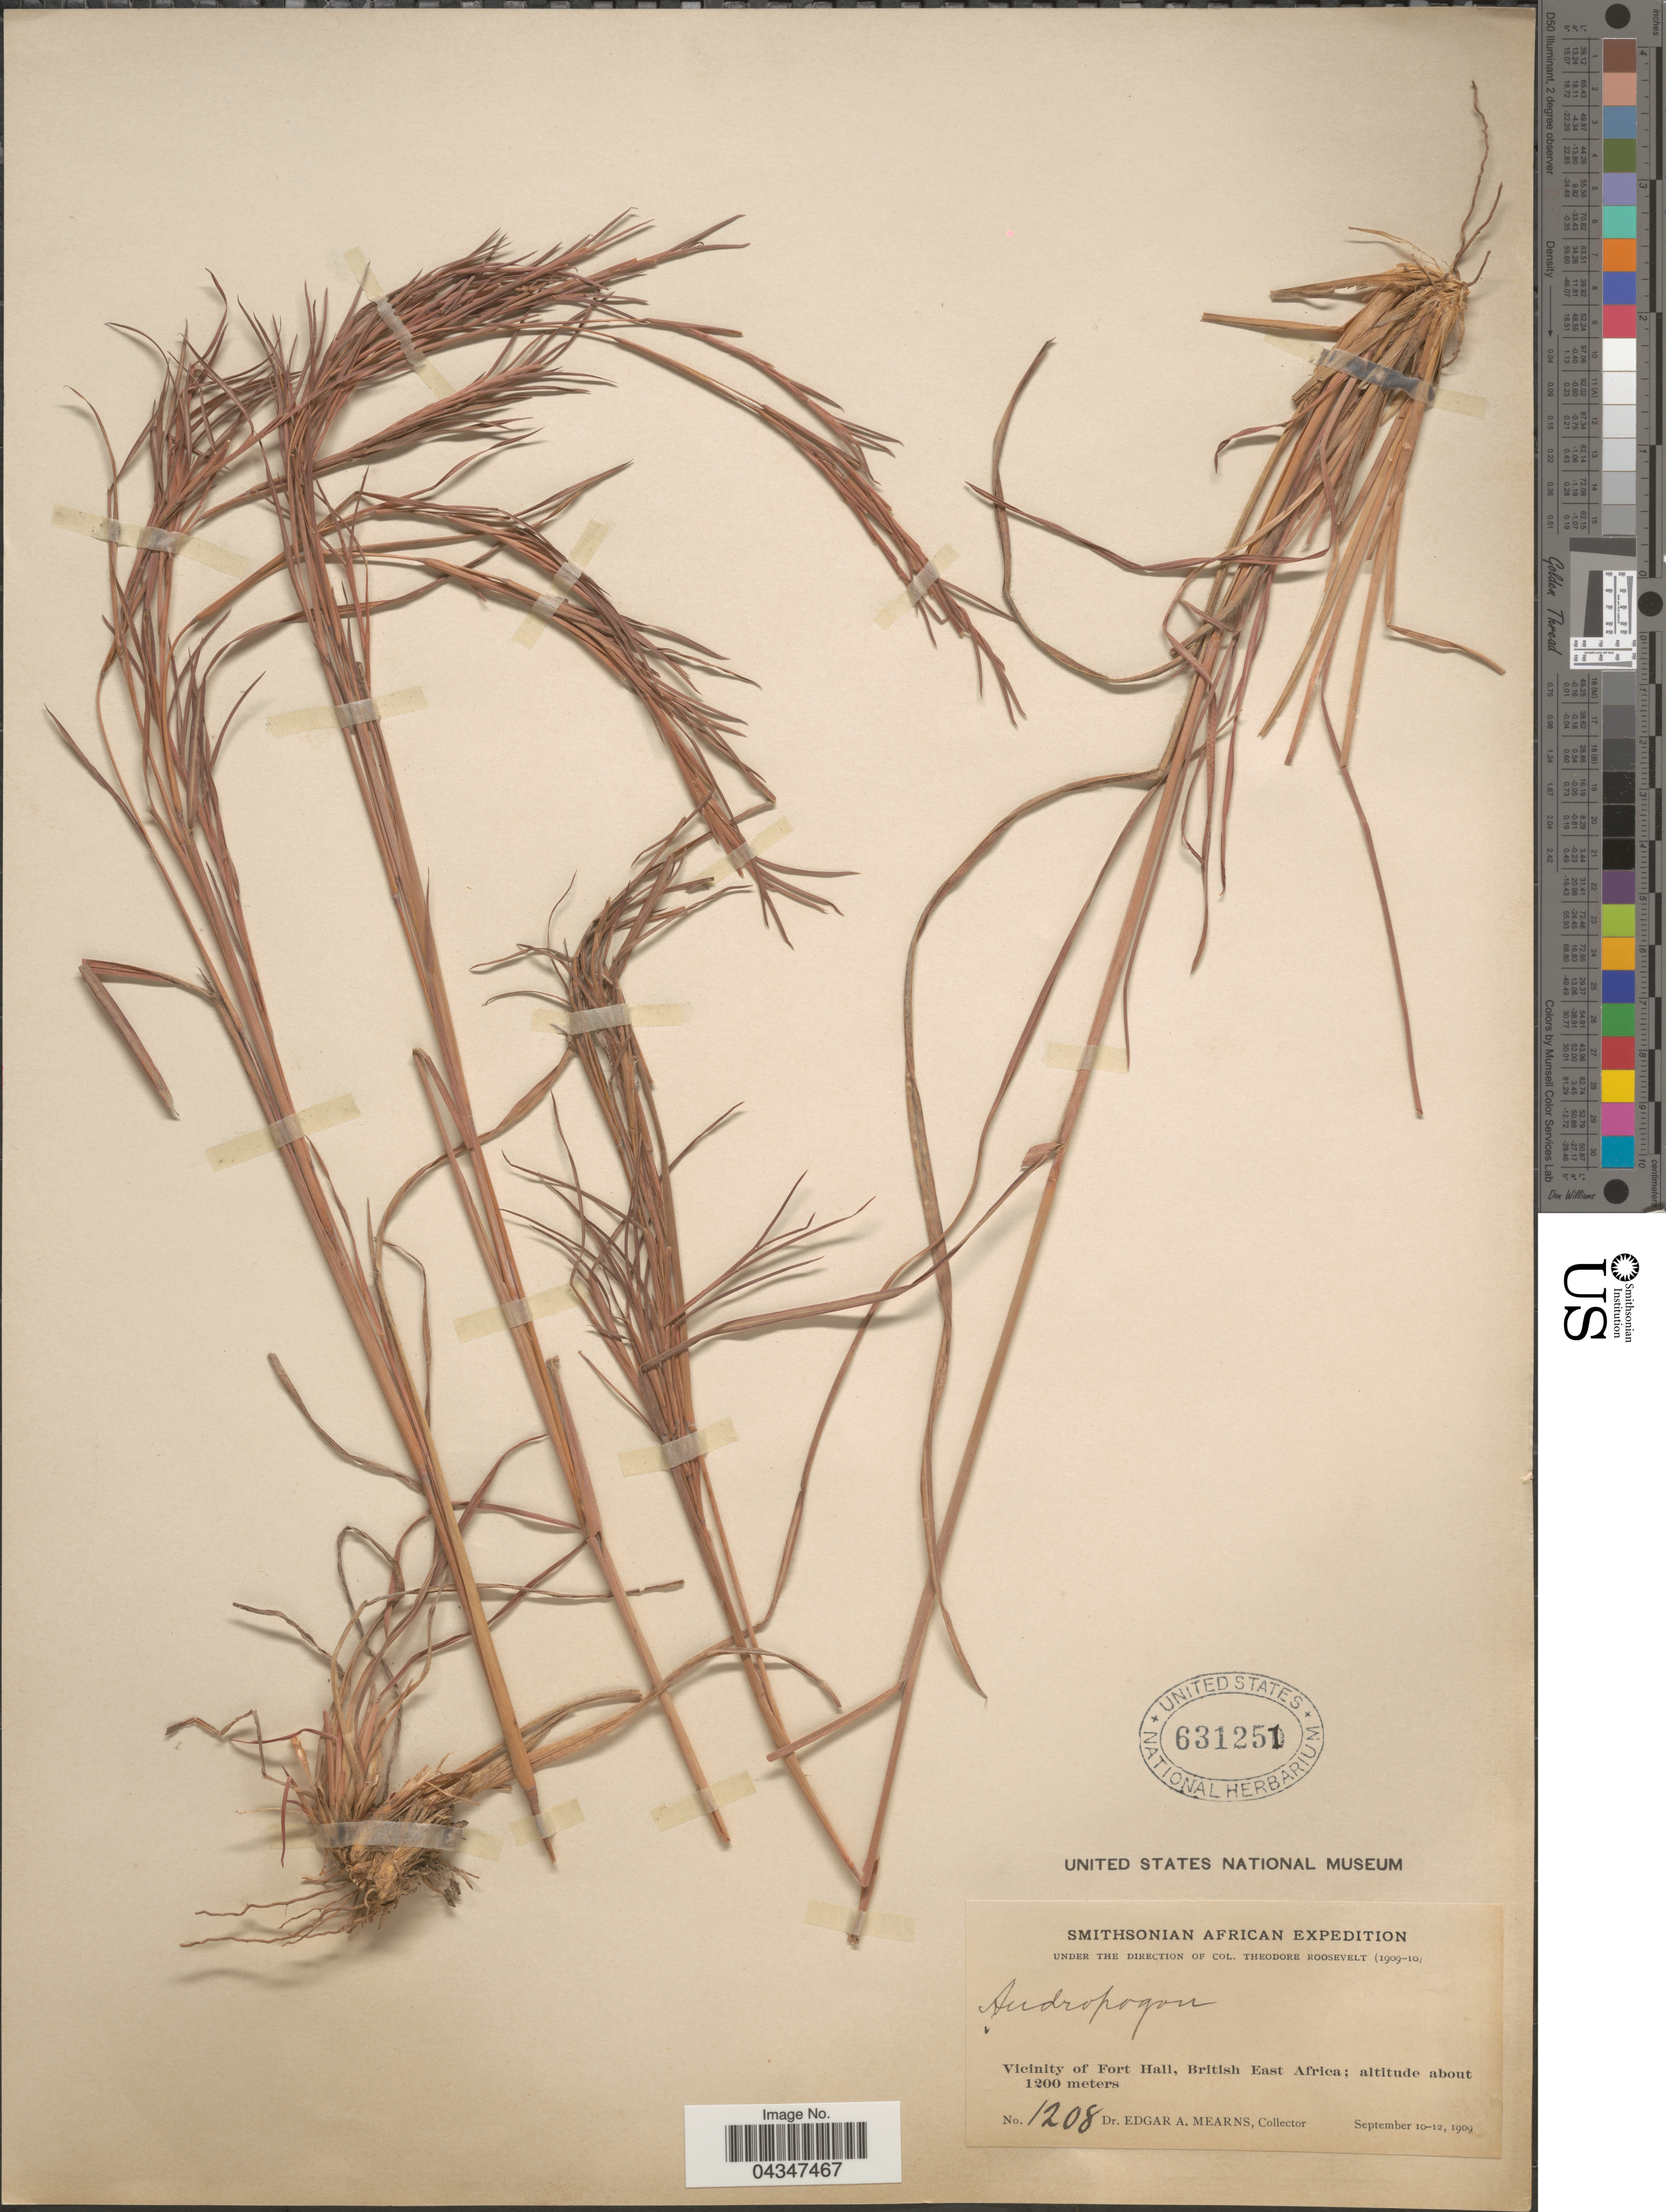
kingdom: Plantae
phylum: Tracheophyta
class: Liliopsida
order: Poales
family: Poaceae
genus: Andropogon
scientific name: Andropogon sp.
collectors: E. A. Mearns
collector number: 1208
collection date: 1909-09-10/1909-09-12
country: Kenya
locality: Smithsonian African Expedition. Vicinity of Fort Hall, British East Africa.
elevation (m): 1200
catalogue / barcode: US 631251